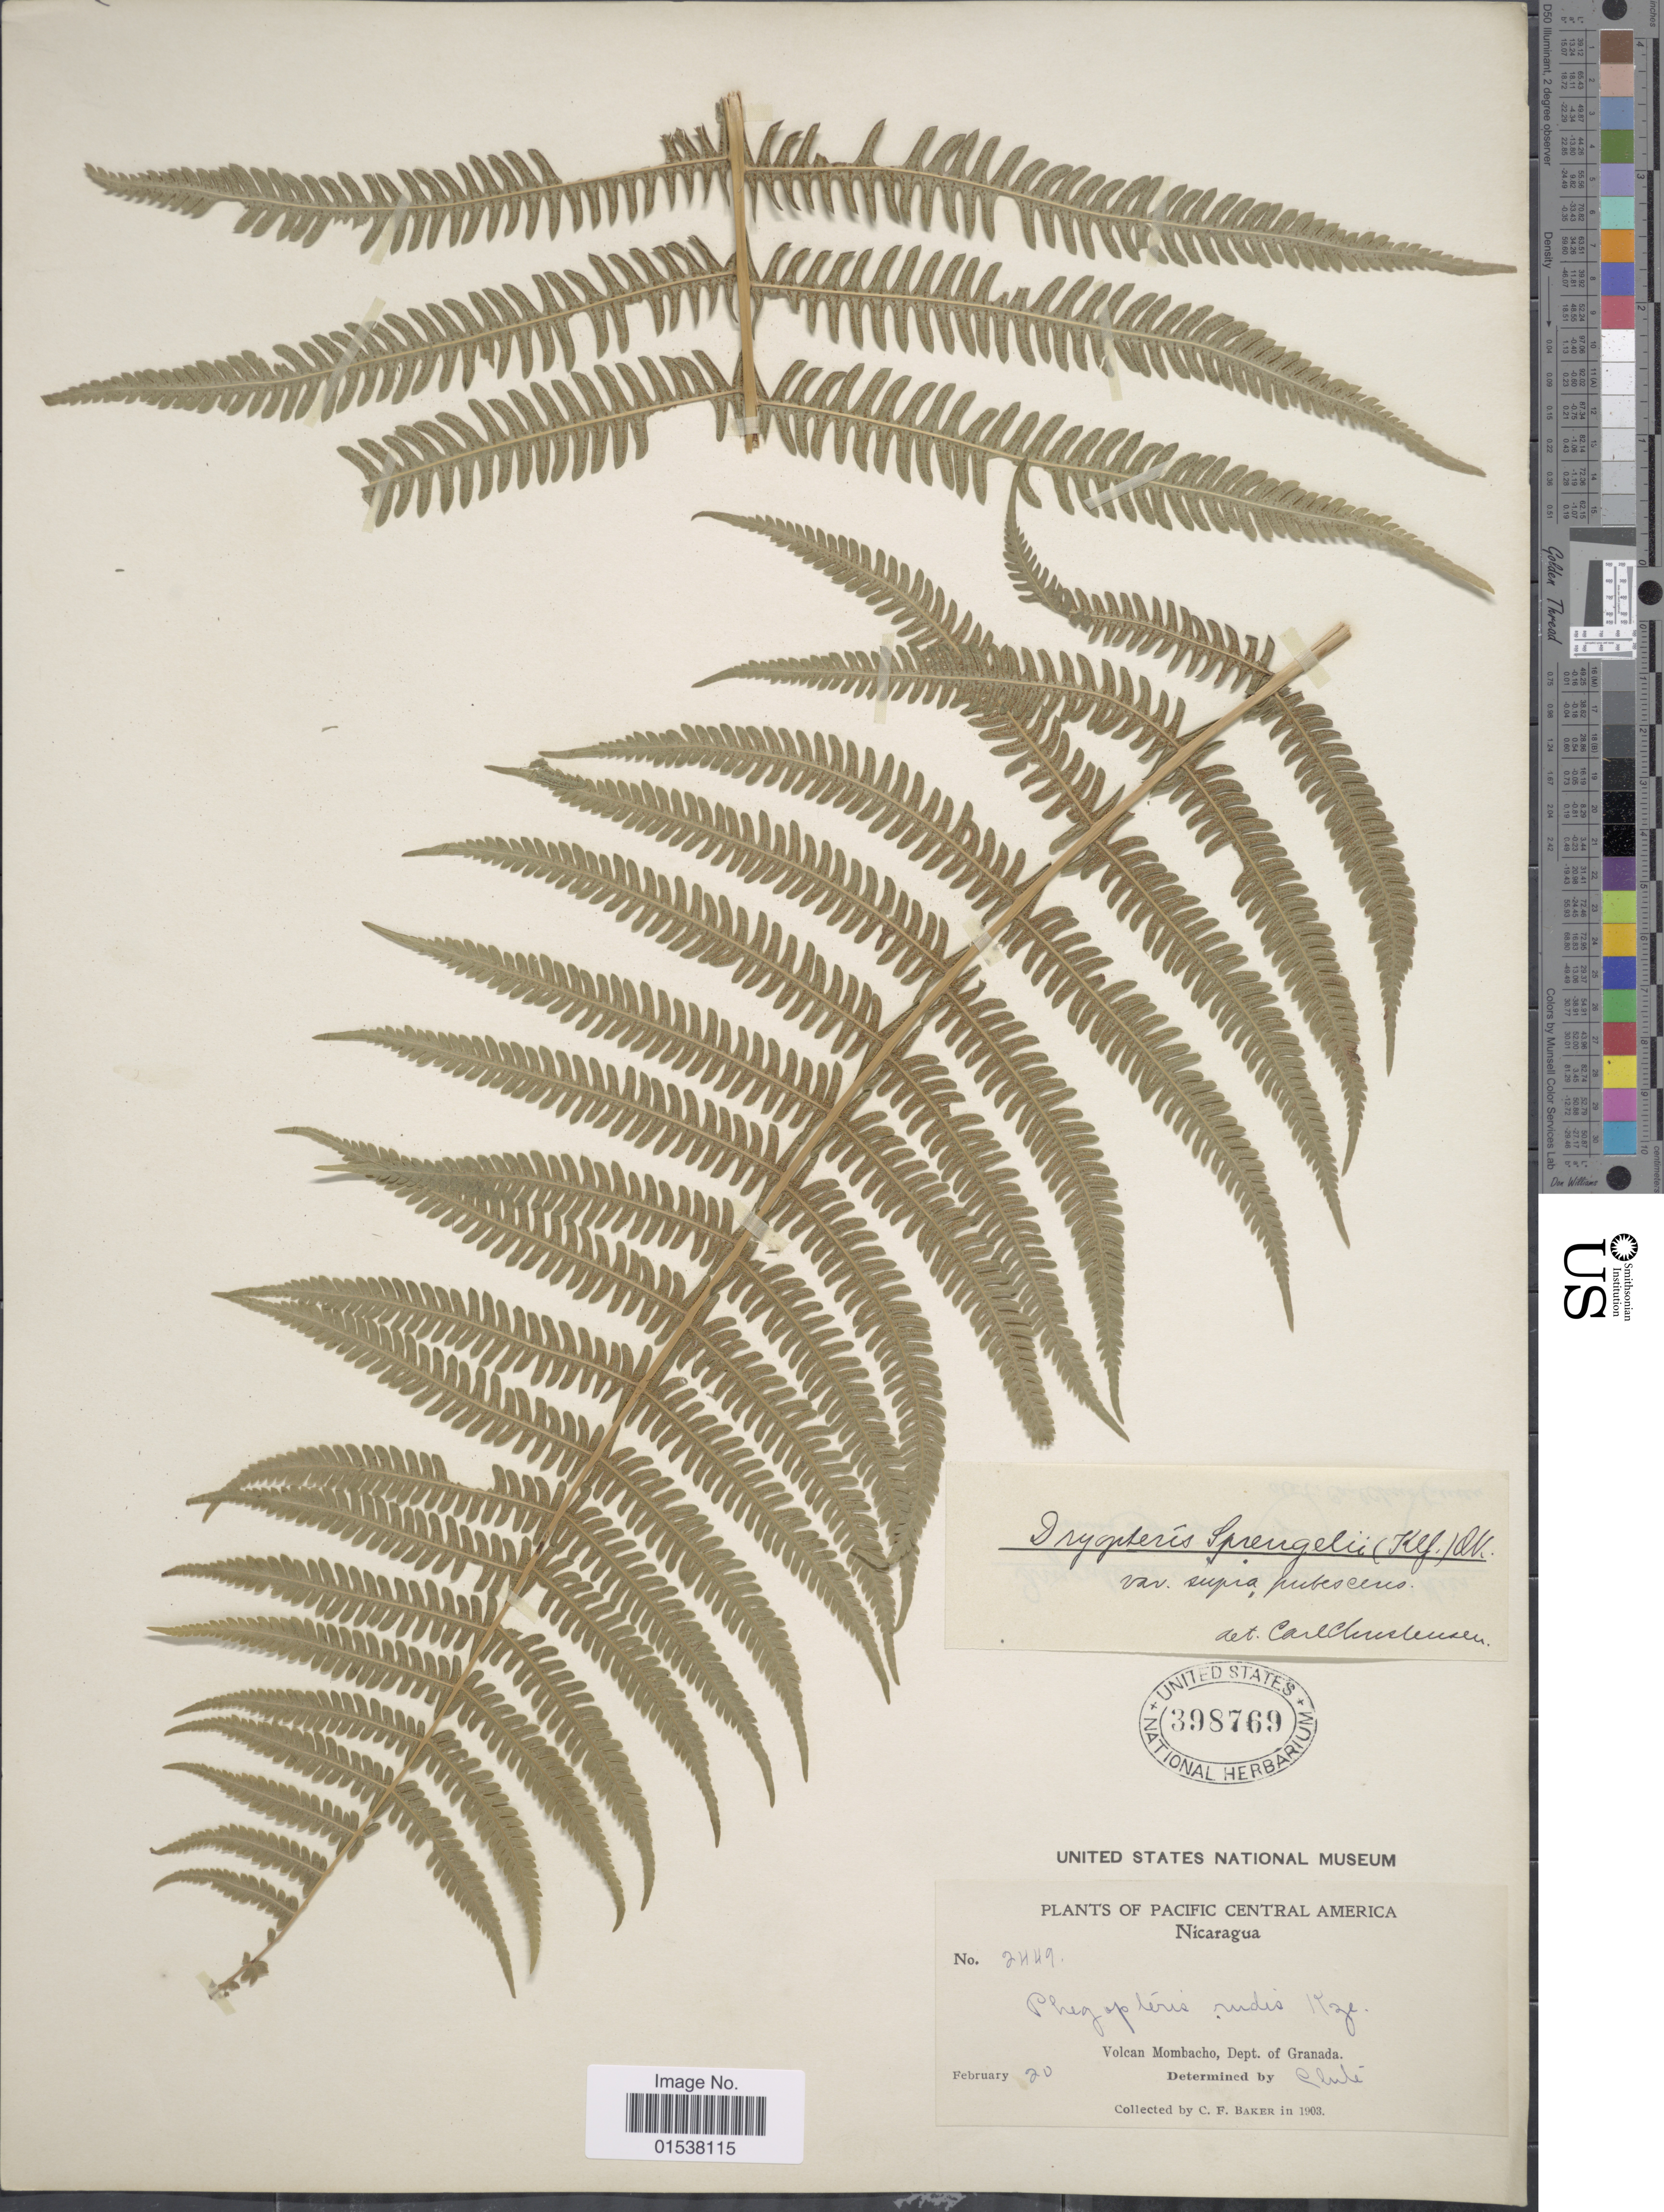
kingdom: Plantae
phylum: Tracheophyta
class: Polypodiopsida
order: Polypodiales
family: Thelypteridaceae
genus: Amauropelta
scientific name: Amauropelta balbisii (Spreng.) comb. nov., ined. 2015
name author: (Spreng.)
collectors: C. F. Baker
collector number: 2449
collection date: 1903-02-20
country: Nicaragua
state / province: Granada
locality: Pacific Central America, Nicaragua, Volcan Mombacho, Dept. of Granada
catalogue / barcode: US 398769